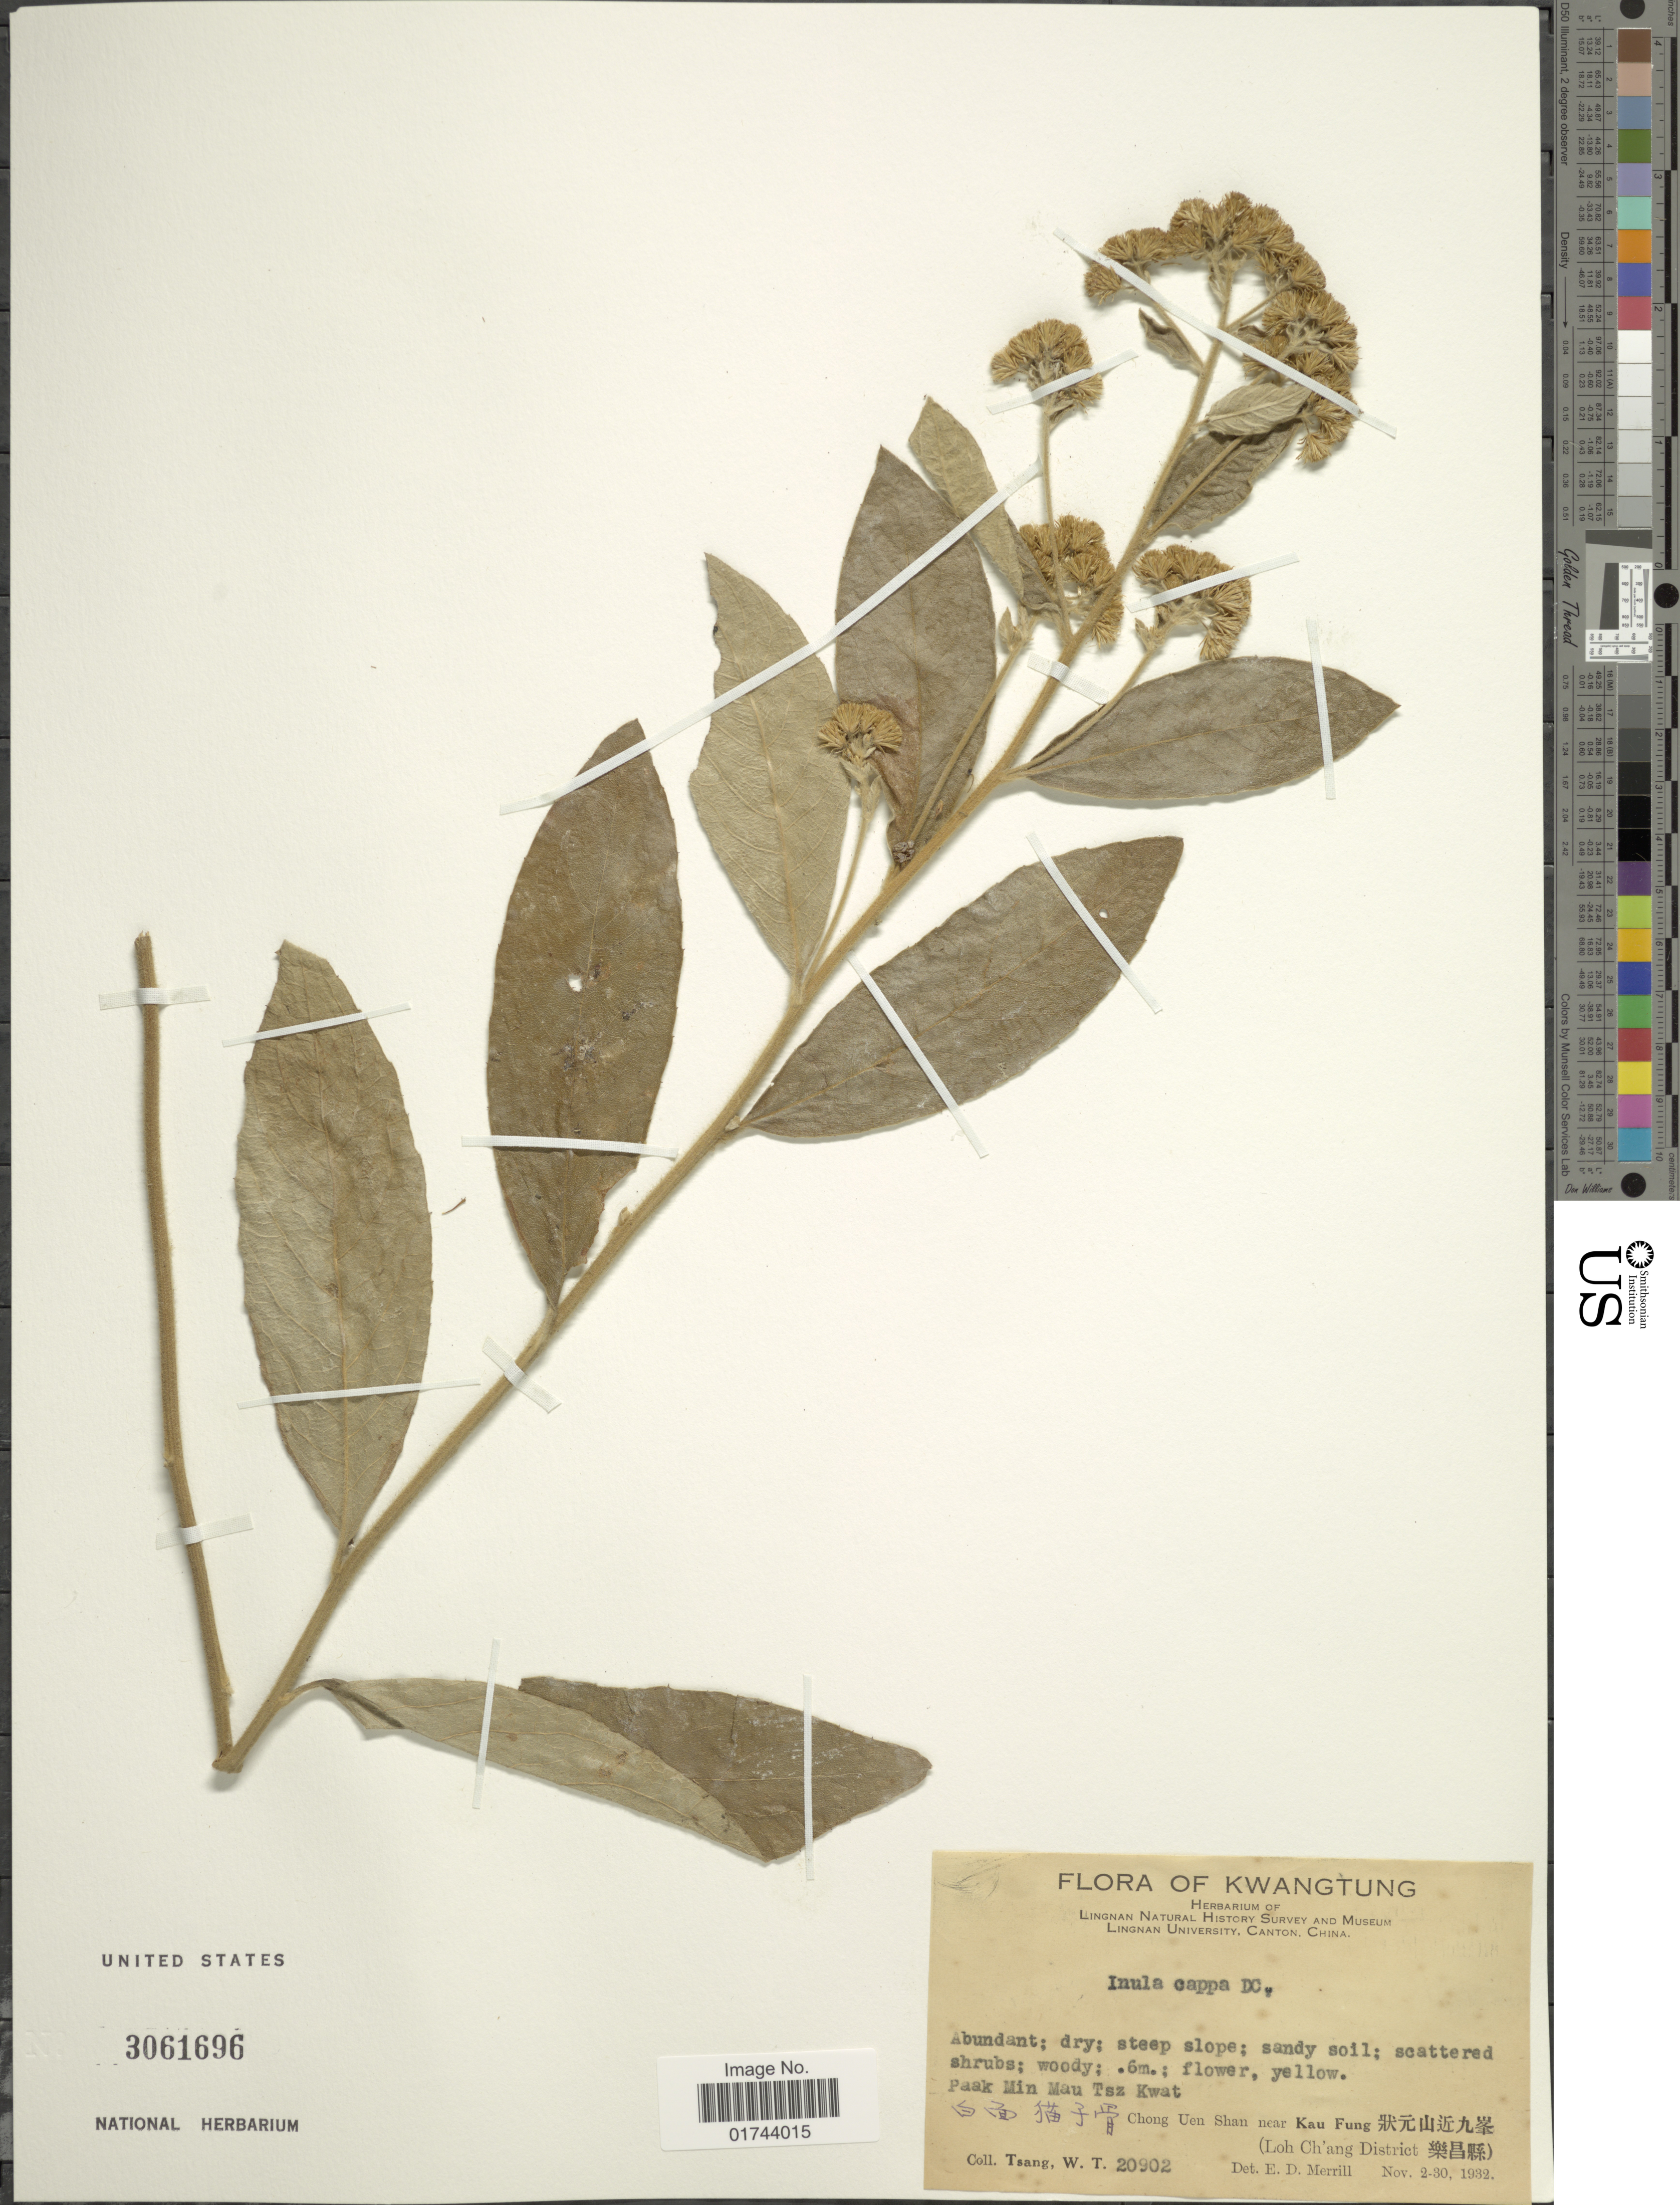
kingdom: Plantae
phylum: Tracheophyta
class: Magnoliopsida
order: Asterales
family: Asteraceae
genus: Inula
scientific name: Inula cappa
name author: (Buch.-Ham. ex D. Don) DC.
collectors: W. T. Tsang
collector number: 20902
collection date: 1932-11-02/1932-11-30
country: China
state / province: Guangdong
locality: Kwangtung, Paak Min Mau Tsz Kwat, Chong Uen Shan near Kau Fung (Loh Ch'ang District)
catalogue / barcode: US 3061696